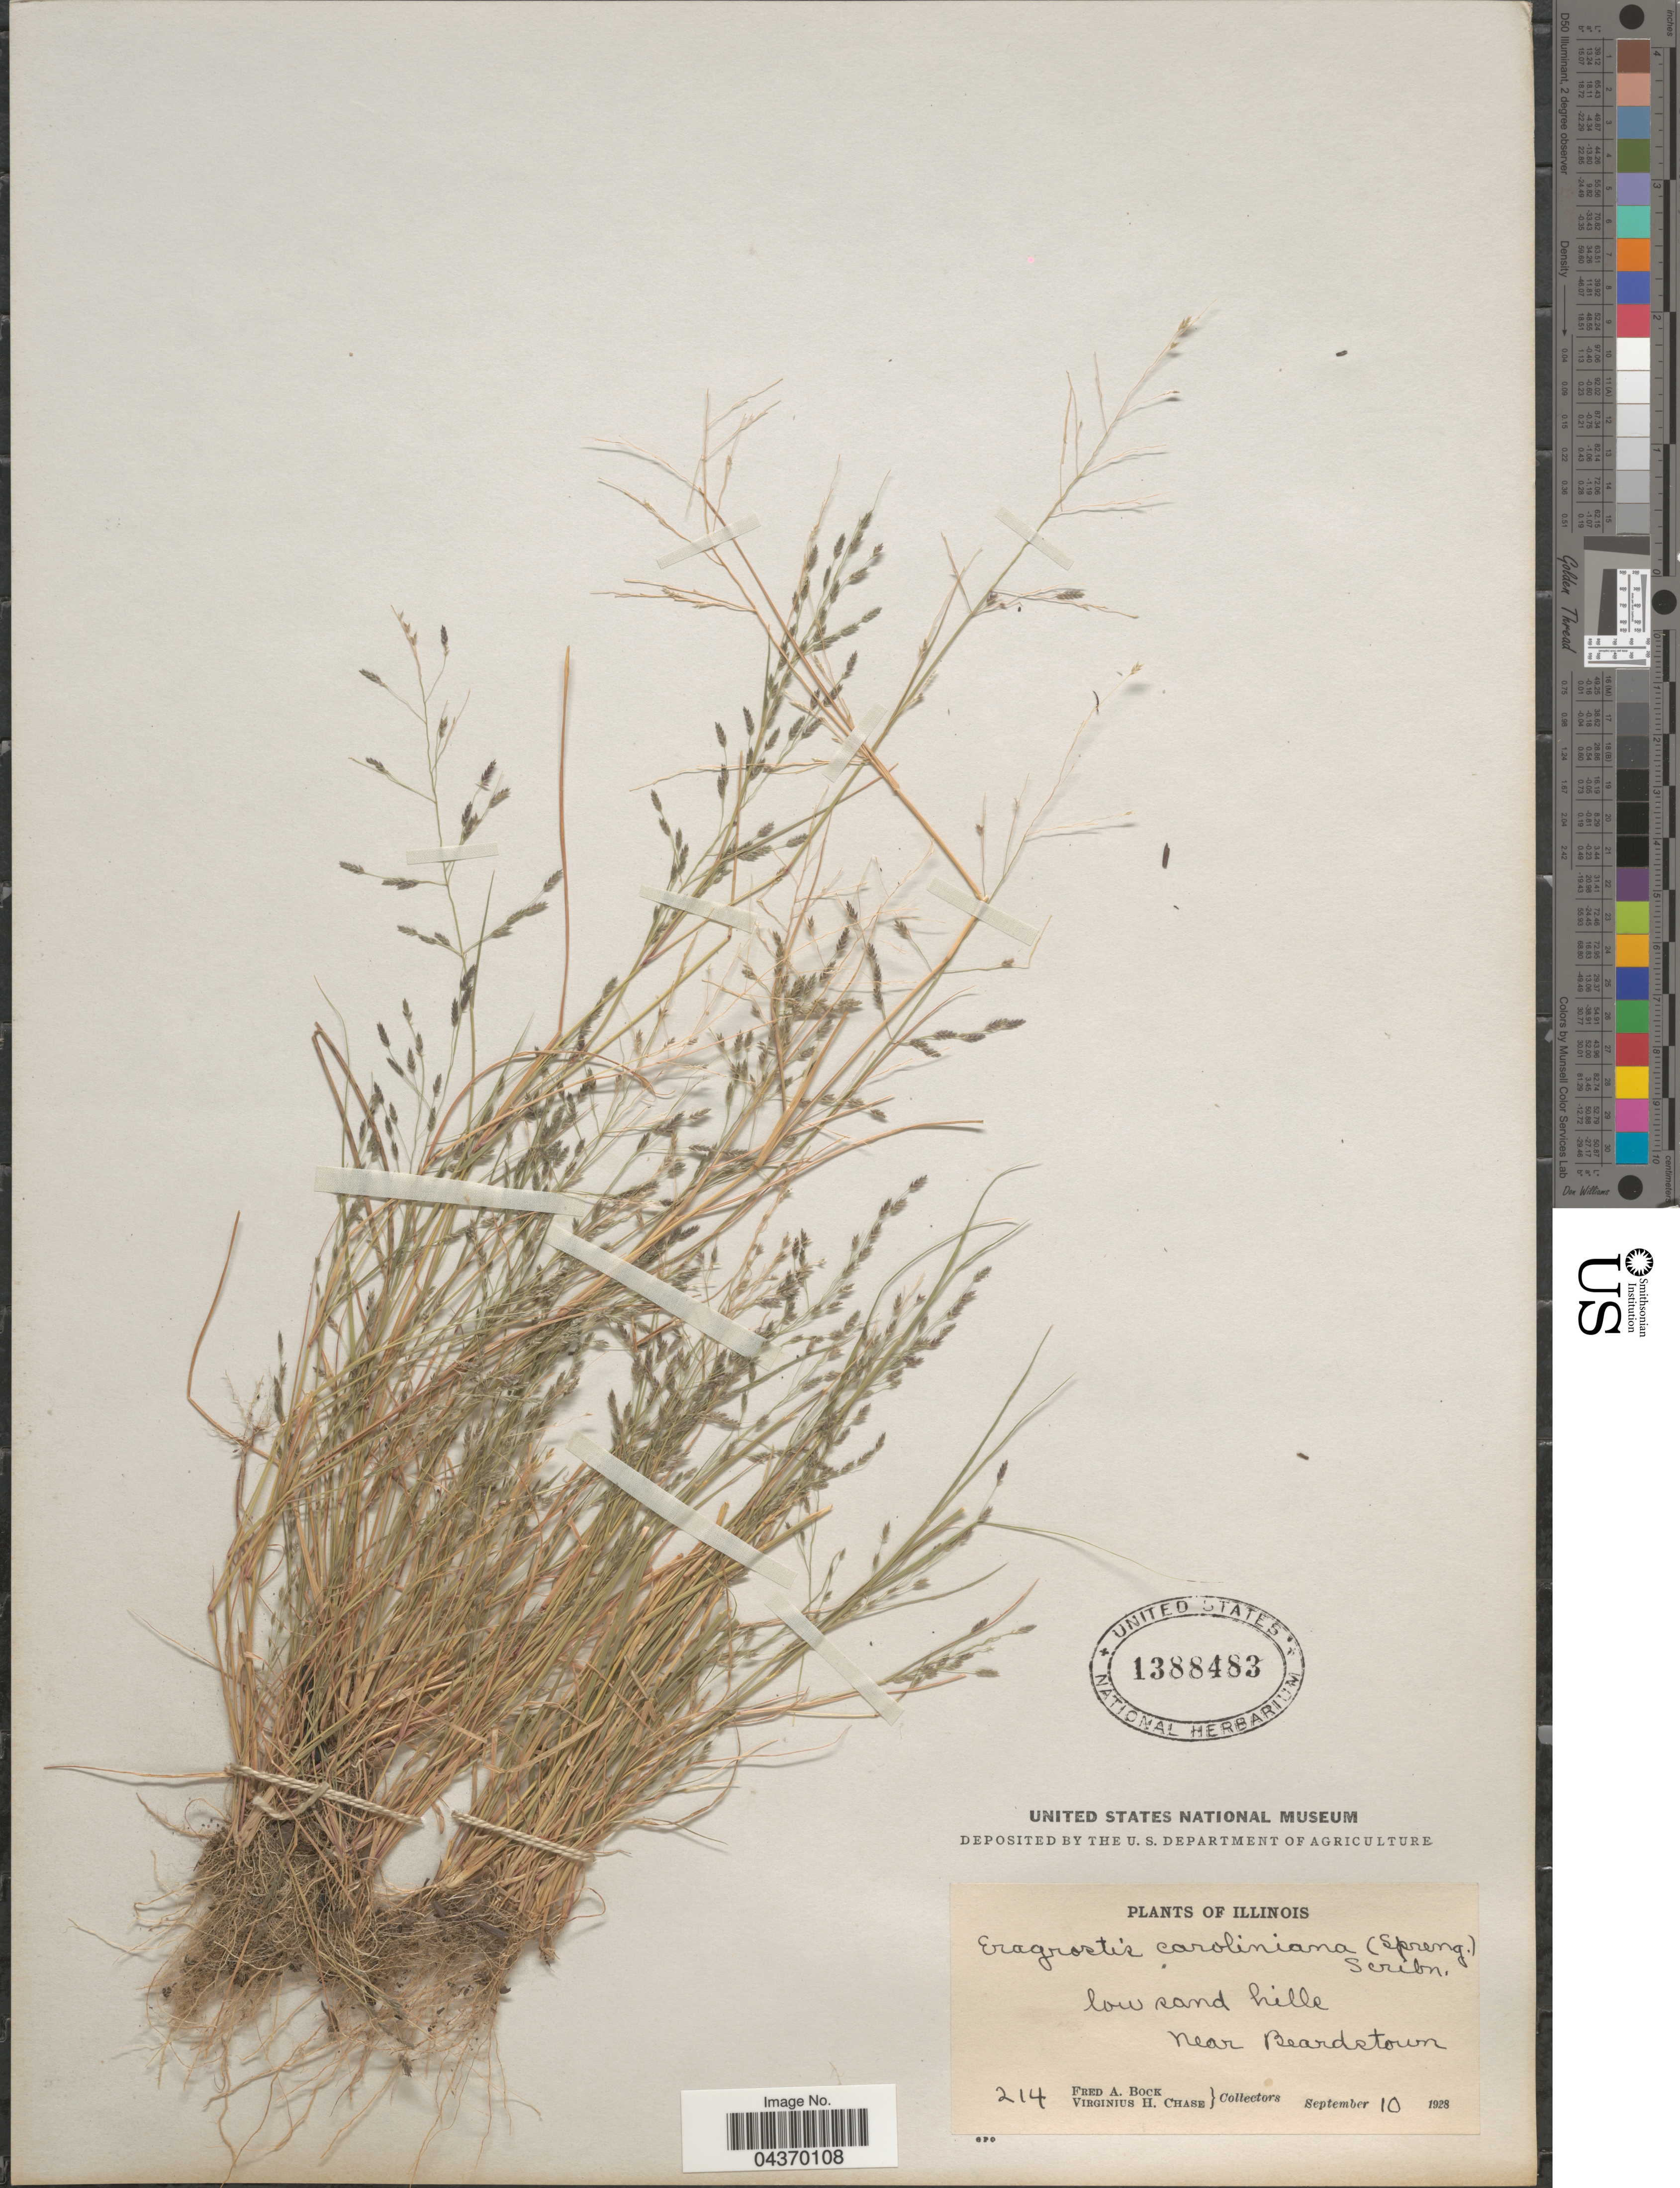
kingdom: Plantae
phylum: Tracheophyta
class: Liliopsida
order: Poales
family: Poaceae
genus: Eragrostis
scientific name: Eragrostis pectinacea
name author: (Michx.) Nees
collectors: F. Bock & V. H. Chase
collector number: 214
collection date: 1928-09-10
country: United States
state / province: Illinois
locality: Low sand hills. Near Beardstown.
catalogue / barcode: US 1388483